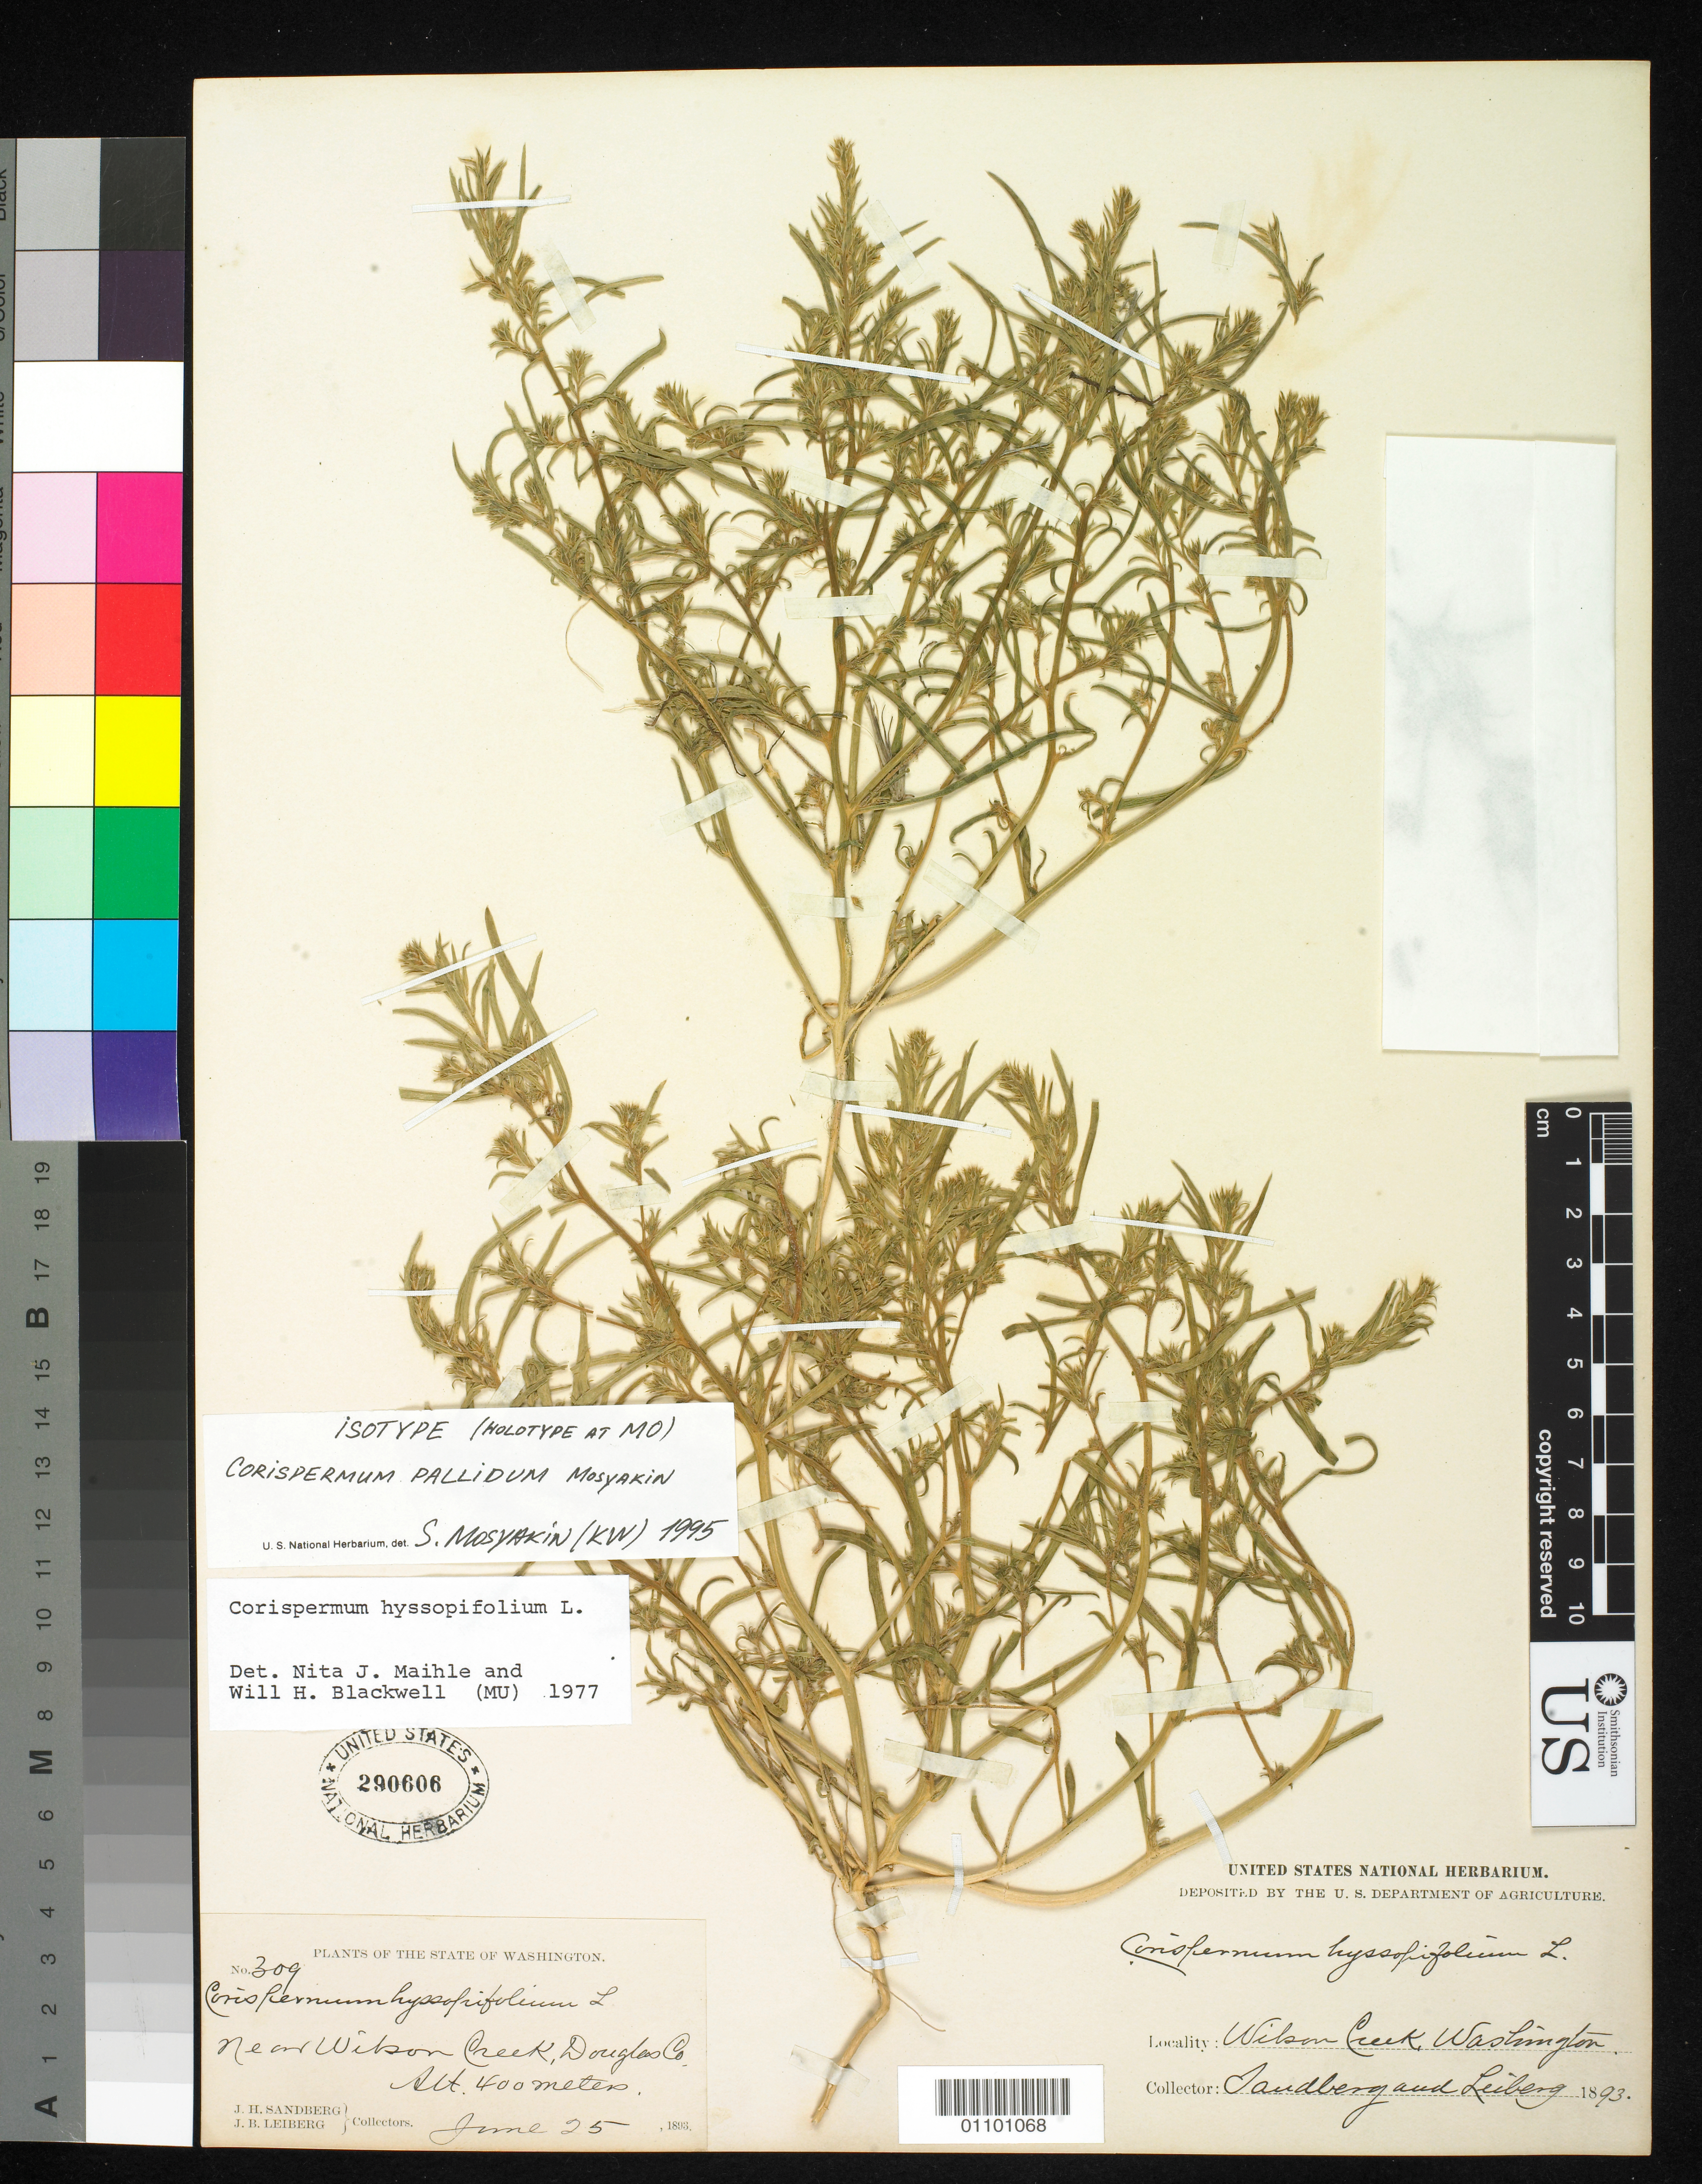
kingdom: Plantae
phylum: Tracheophyta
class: Magnoliopsida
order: Caryophyllales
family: Amaranthaceae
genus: Corispermum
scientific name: Corispermum pallidum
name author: Mosyakin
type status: Isotype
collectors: J. H. Sandberg & J. Leiberg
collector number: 309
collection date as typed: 25 Jun 1893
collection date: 1893-06-25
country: United States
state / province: Washington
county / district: Douglas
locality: Near Wilson Creek.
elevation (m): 400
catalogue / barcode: US 290606